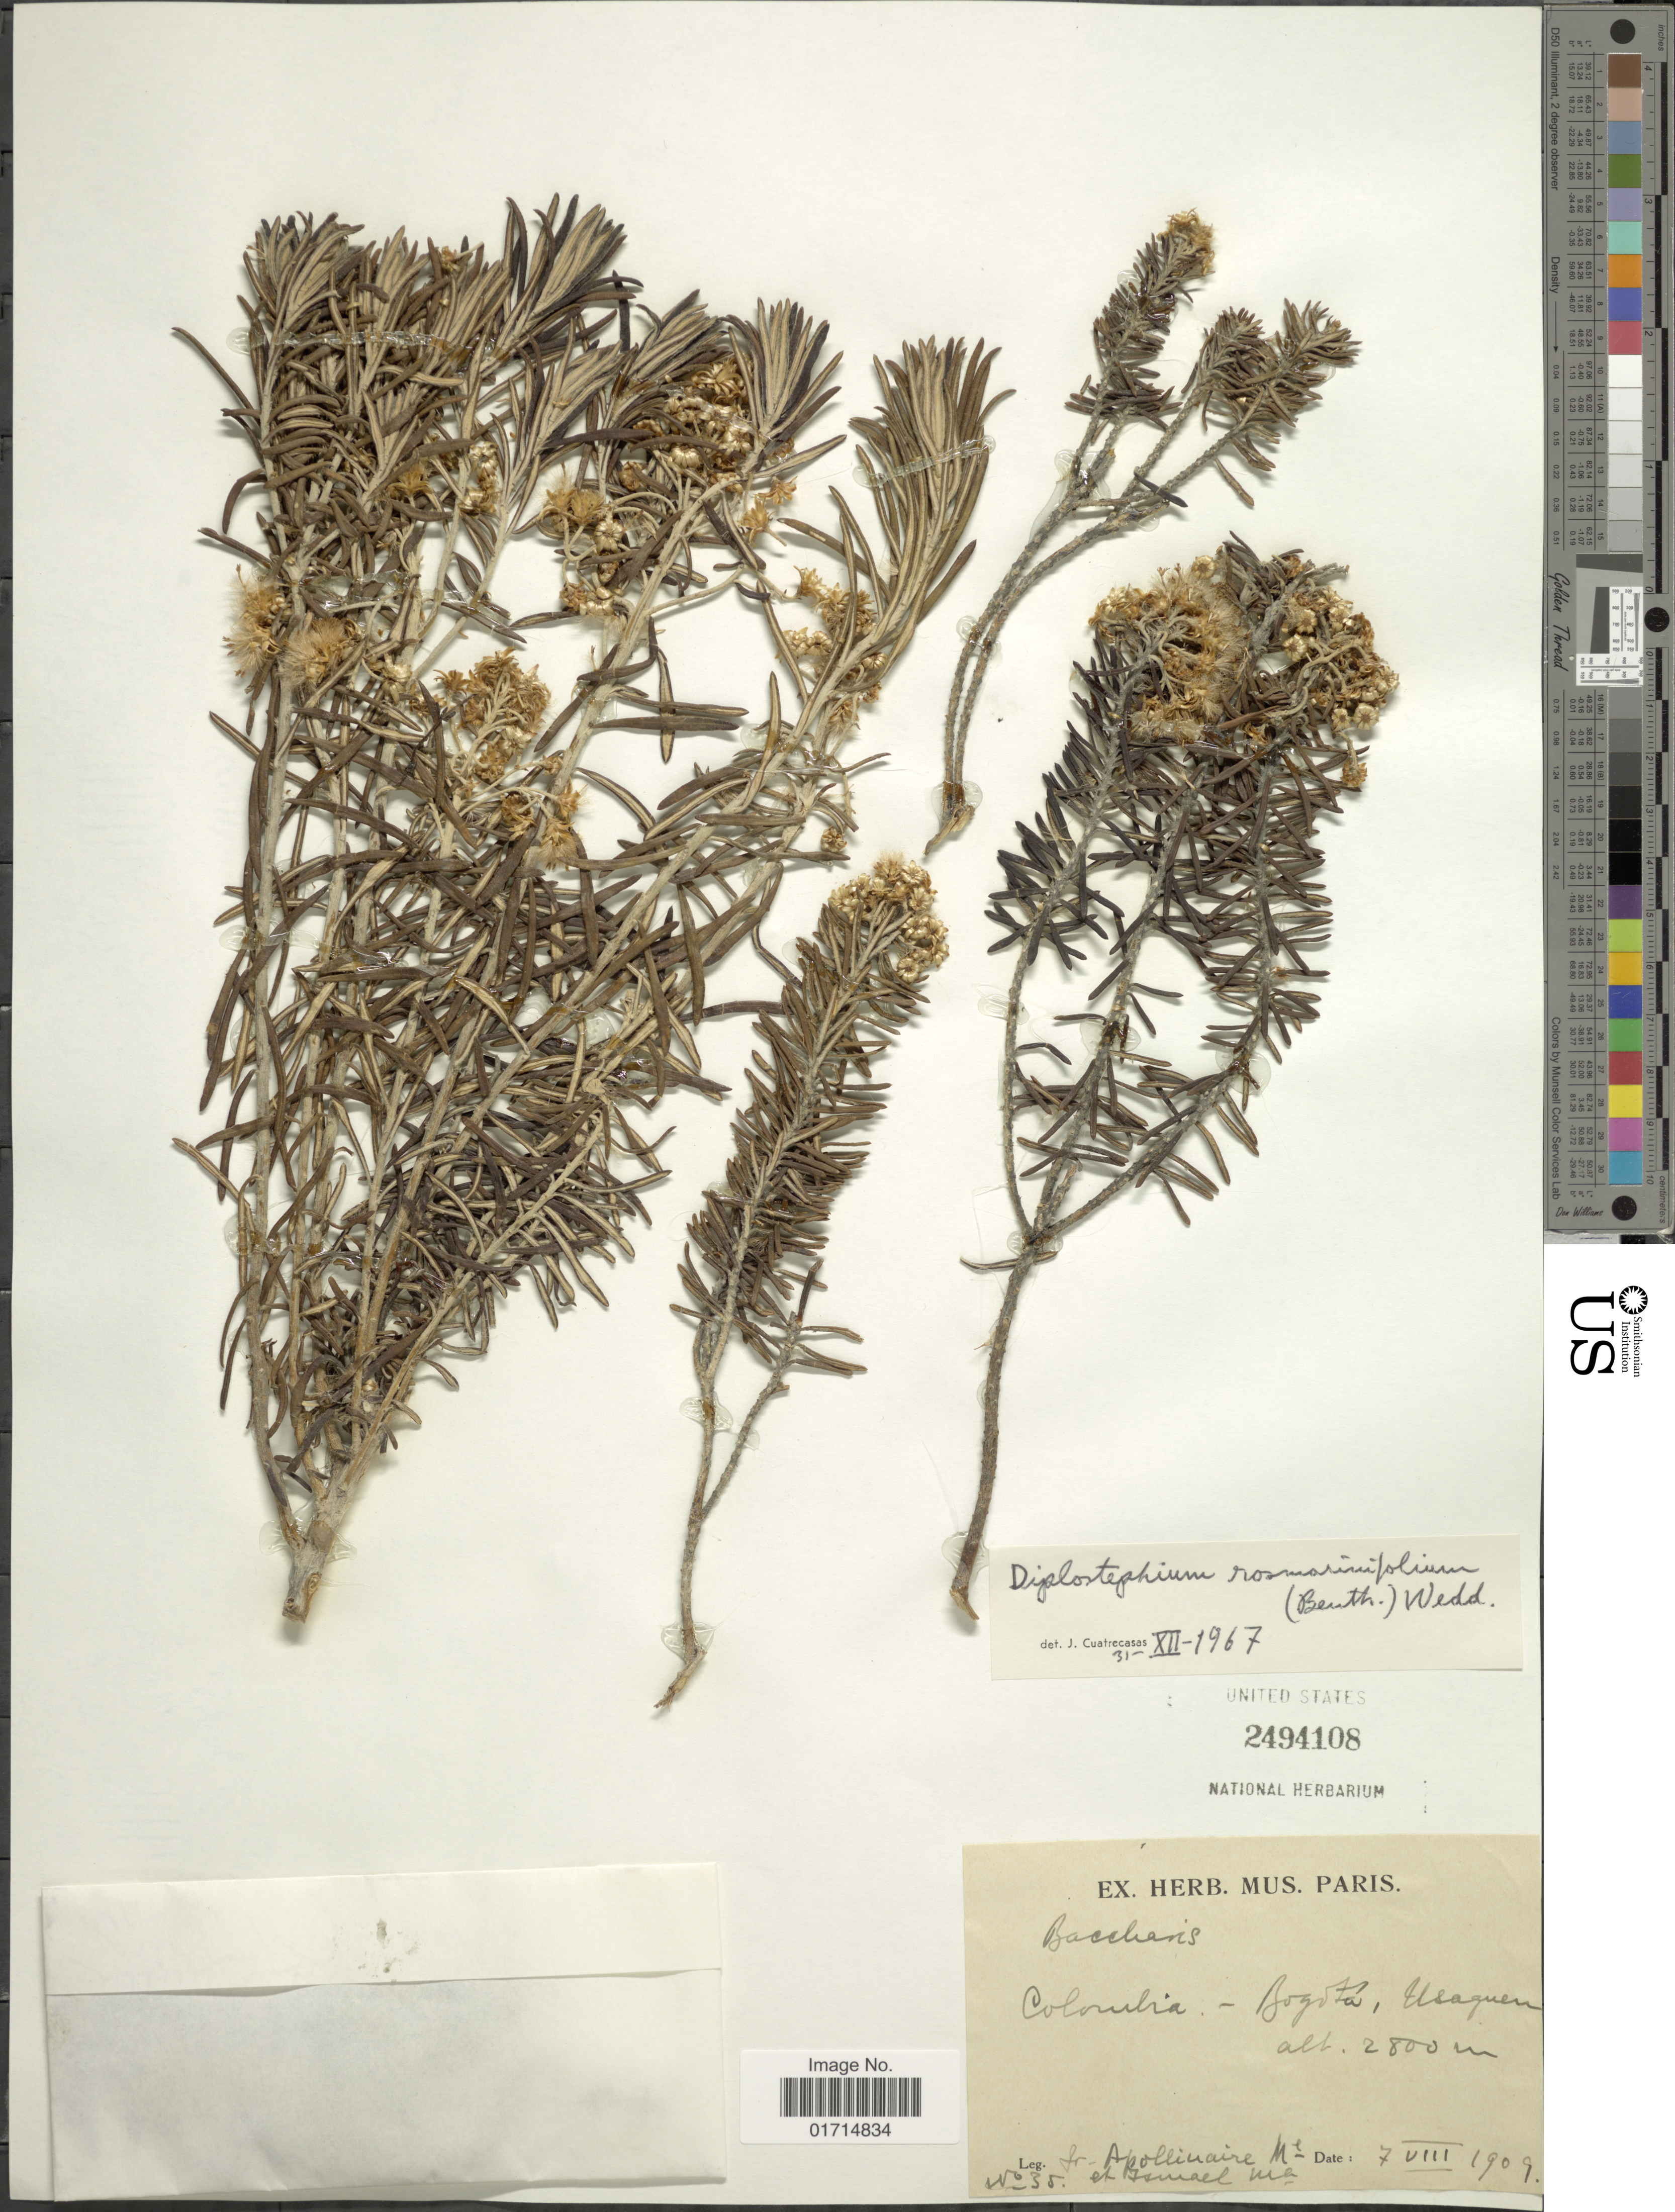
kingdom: Plantae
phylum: Tracheophyta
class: Magnoliopsida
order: Asterales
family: Asteraceae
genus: Diplostephium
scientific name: Diplostephium rosmarinifolium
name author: (Benth.) Wedd.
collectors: Bro. Apollinaire & Ismael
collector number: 35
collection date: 1909-08-07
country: Colombia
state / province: Bogota D.C.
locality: Colombia-Bogota, Usaquen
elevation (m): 2800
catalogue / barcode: US 2494108